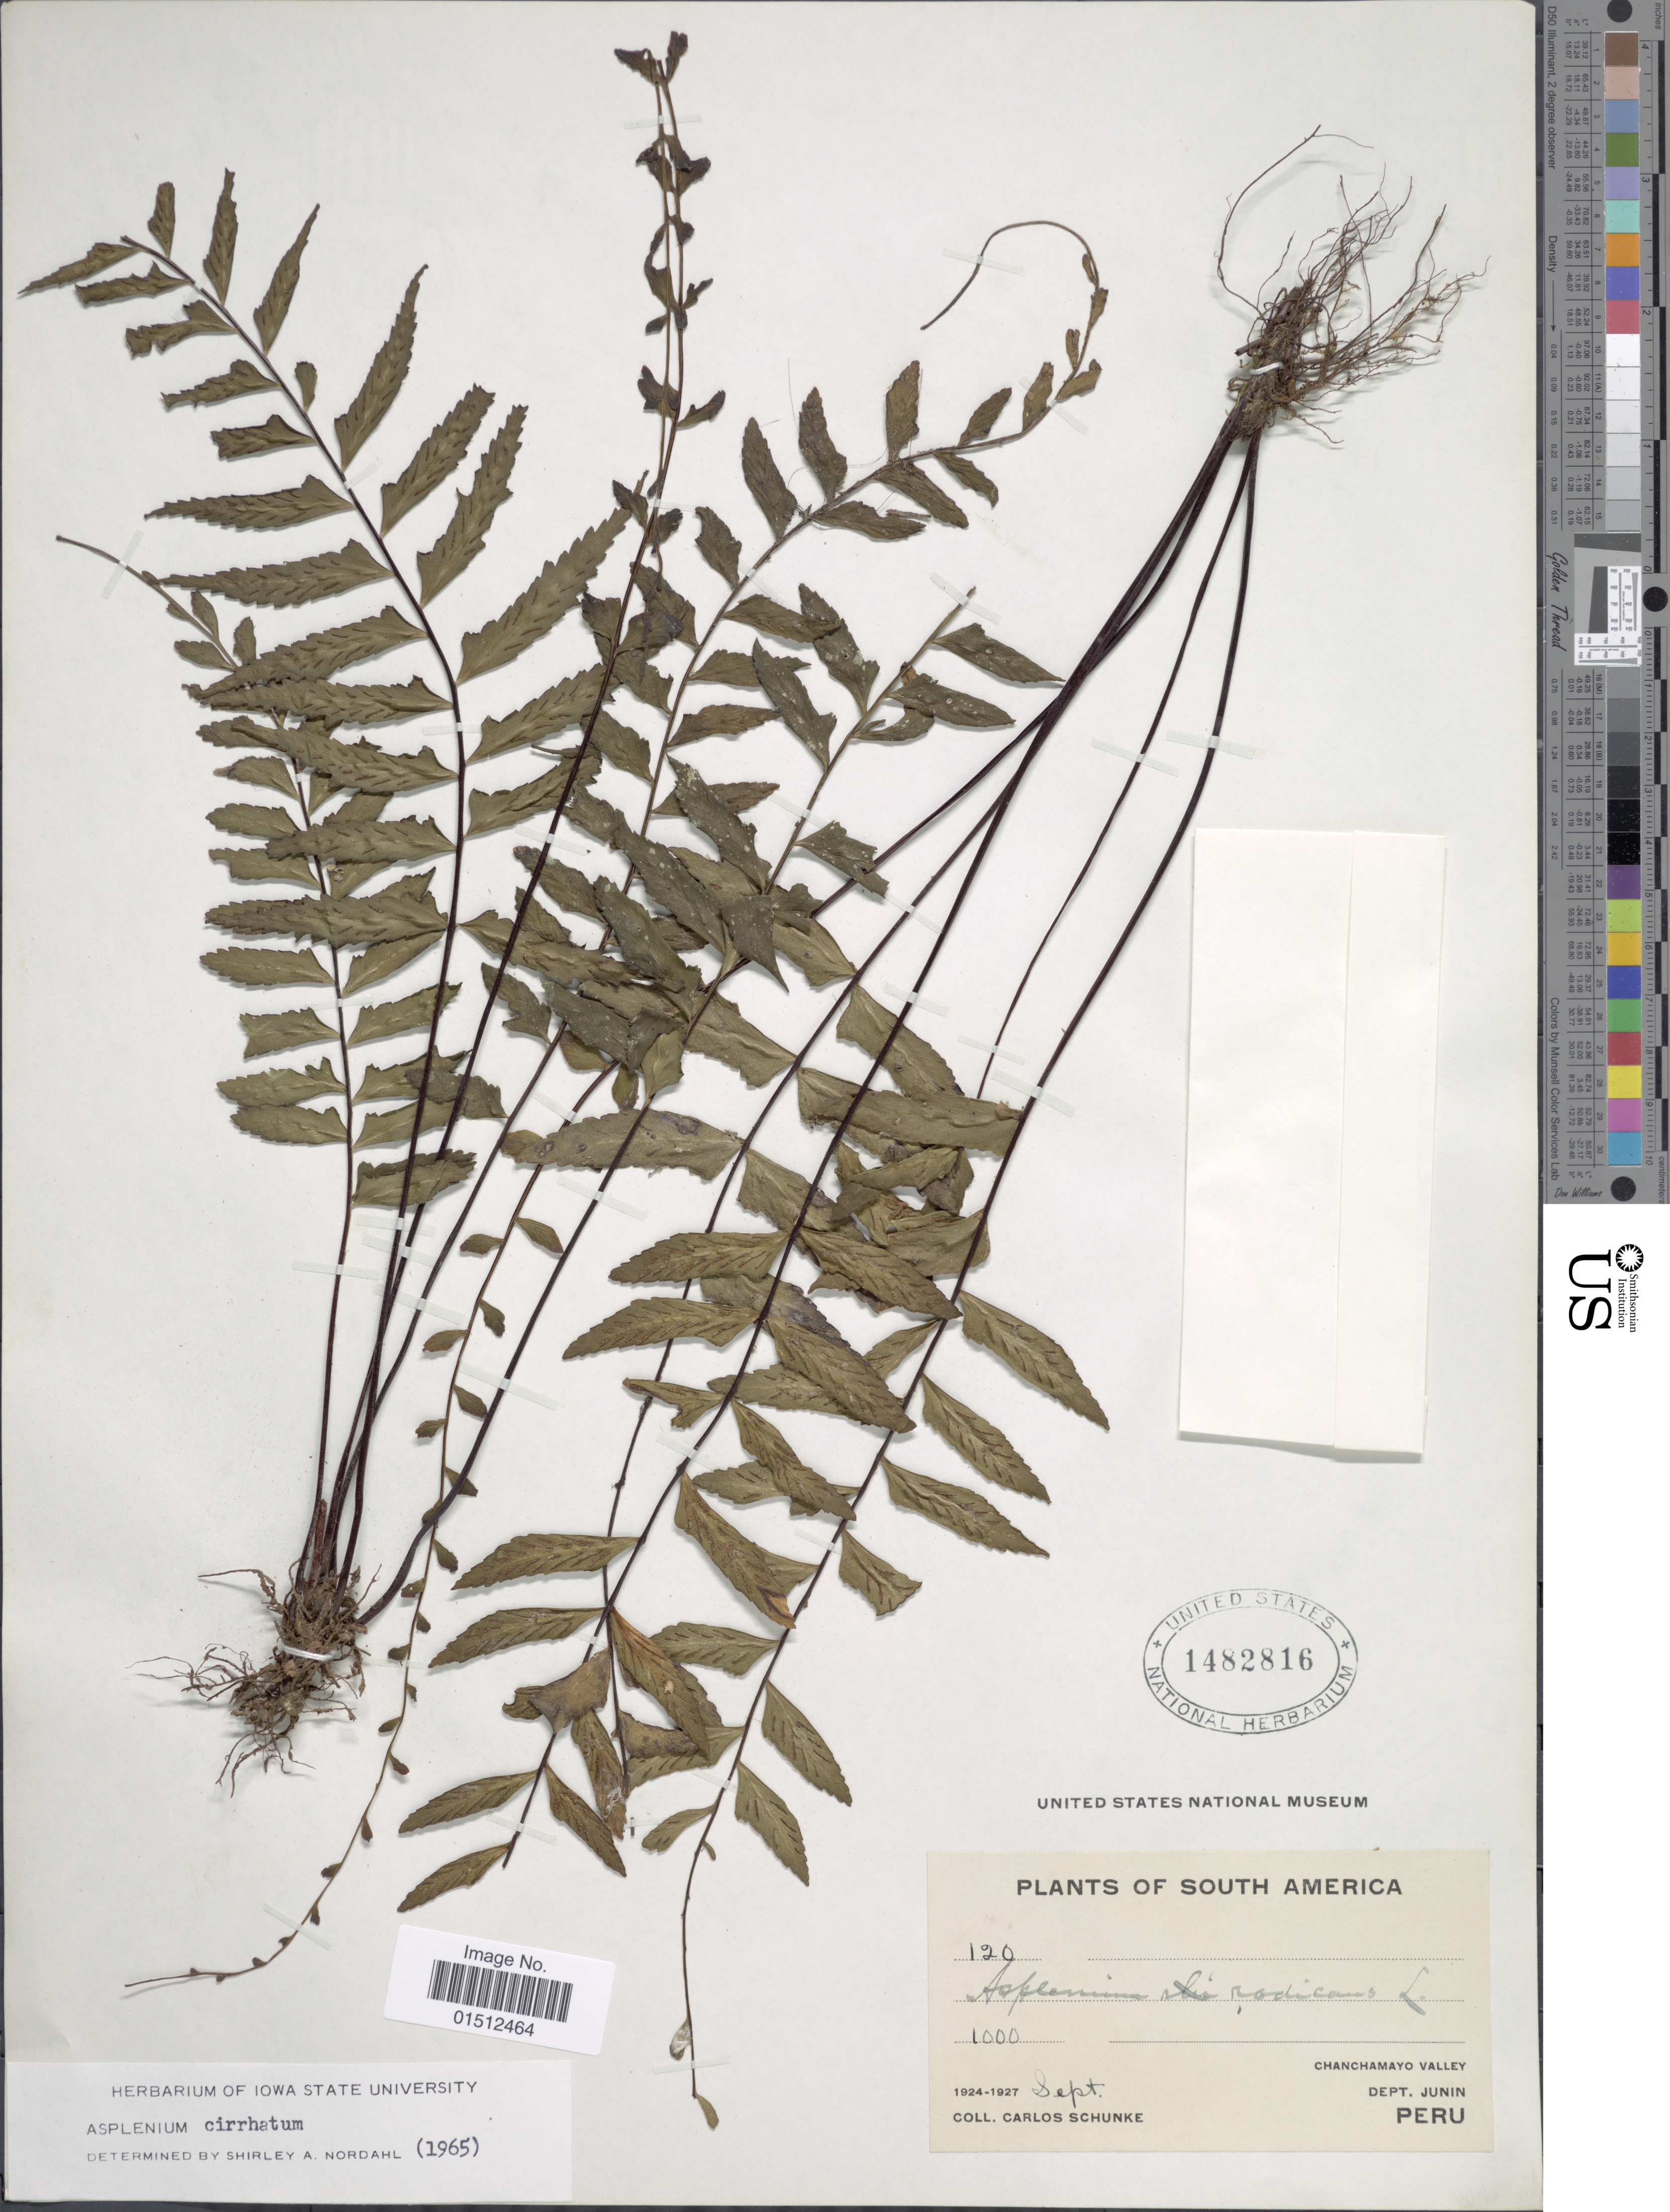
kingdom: Plantae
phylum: Tracheophyta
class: Polypodiopsida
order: Polypodiales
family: Aspleniaceae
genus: Asplenium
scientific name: Asplenium radicans var. cirrhatum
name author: (Rich. ex Willd.) Rosenst.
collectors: C. Schunke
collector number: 120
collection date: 1924-09/1927-09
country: Peru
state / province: Junín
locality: South America. Chanchamayo Valley, Dept. Junin. Peru.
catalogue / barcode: US 1482816